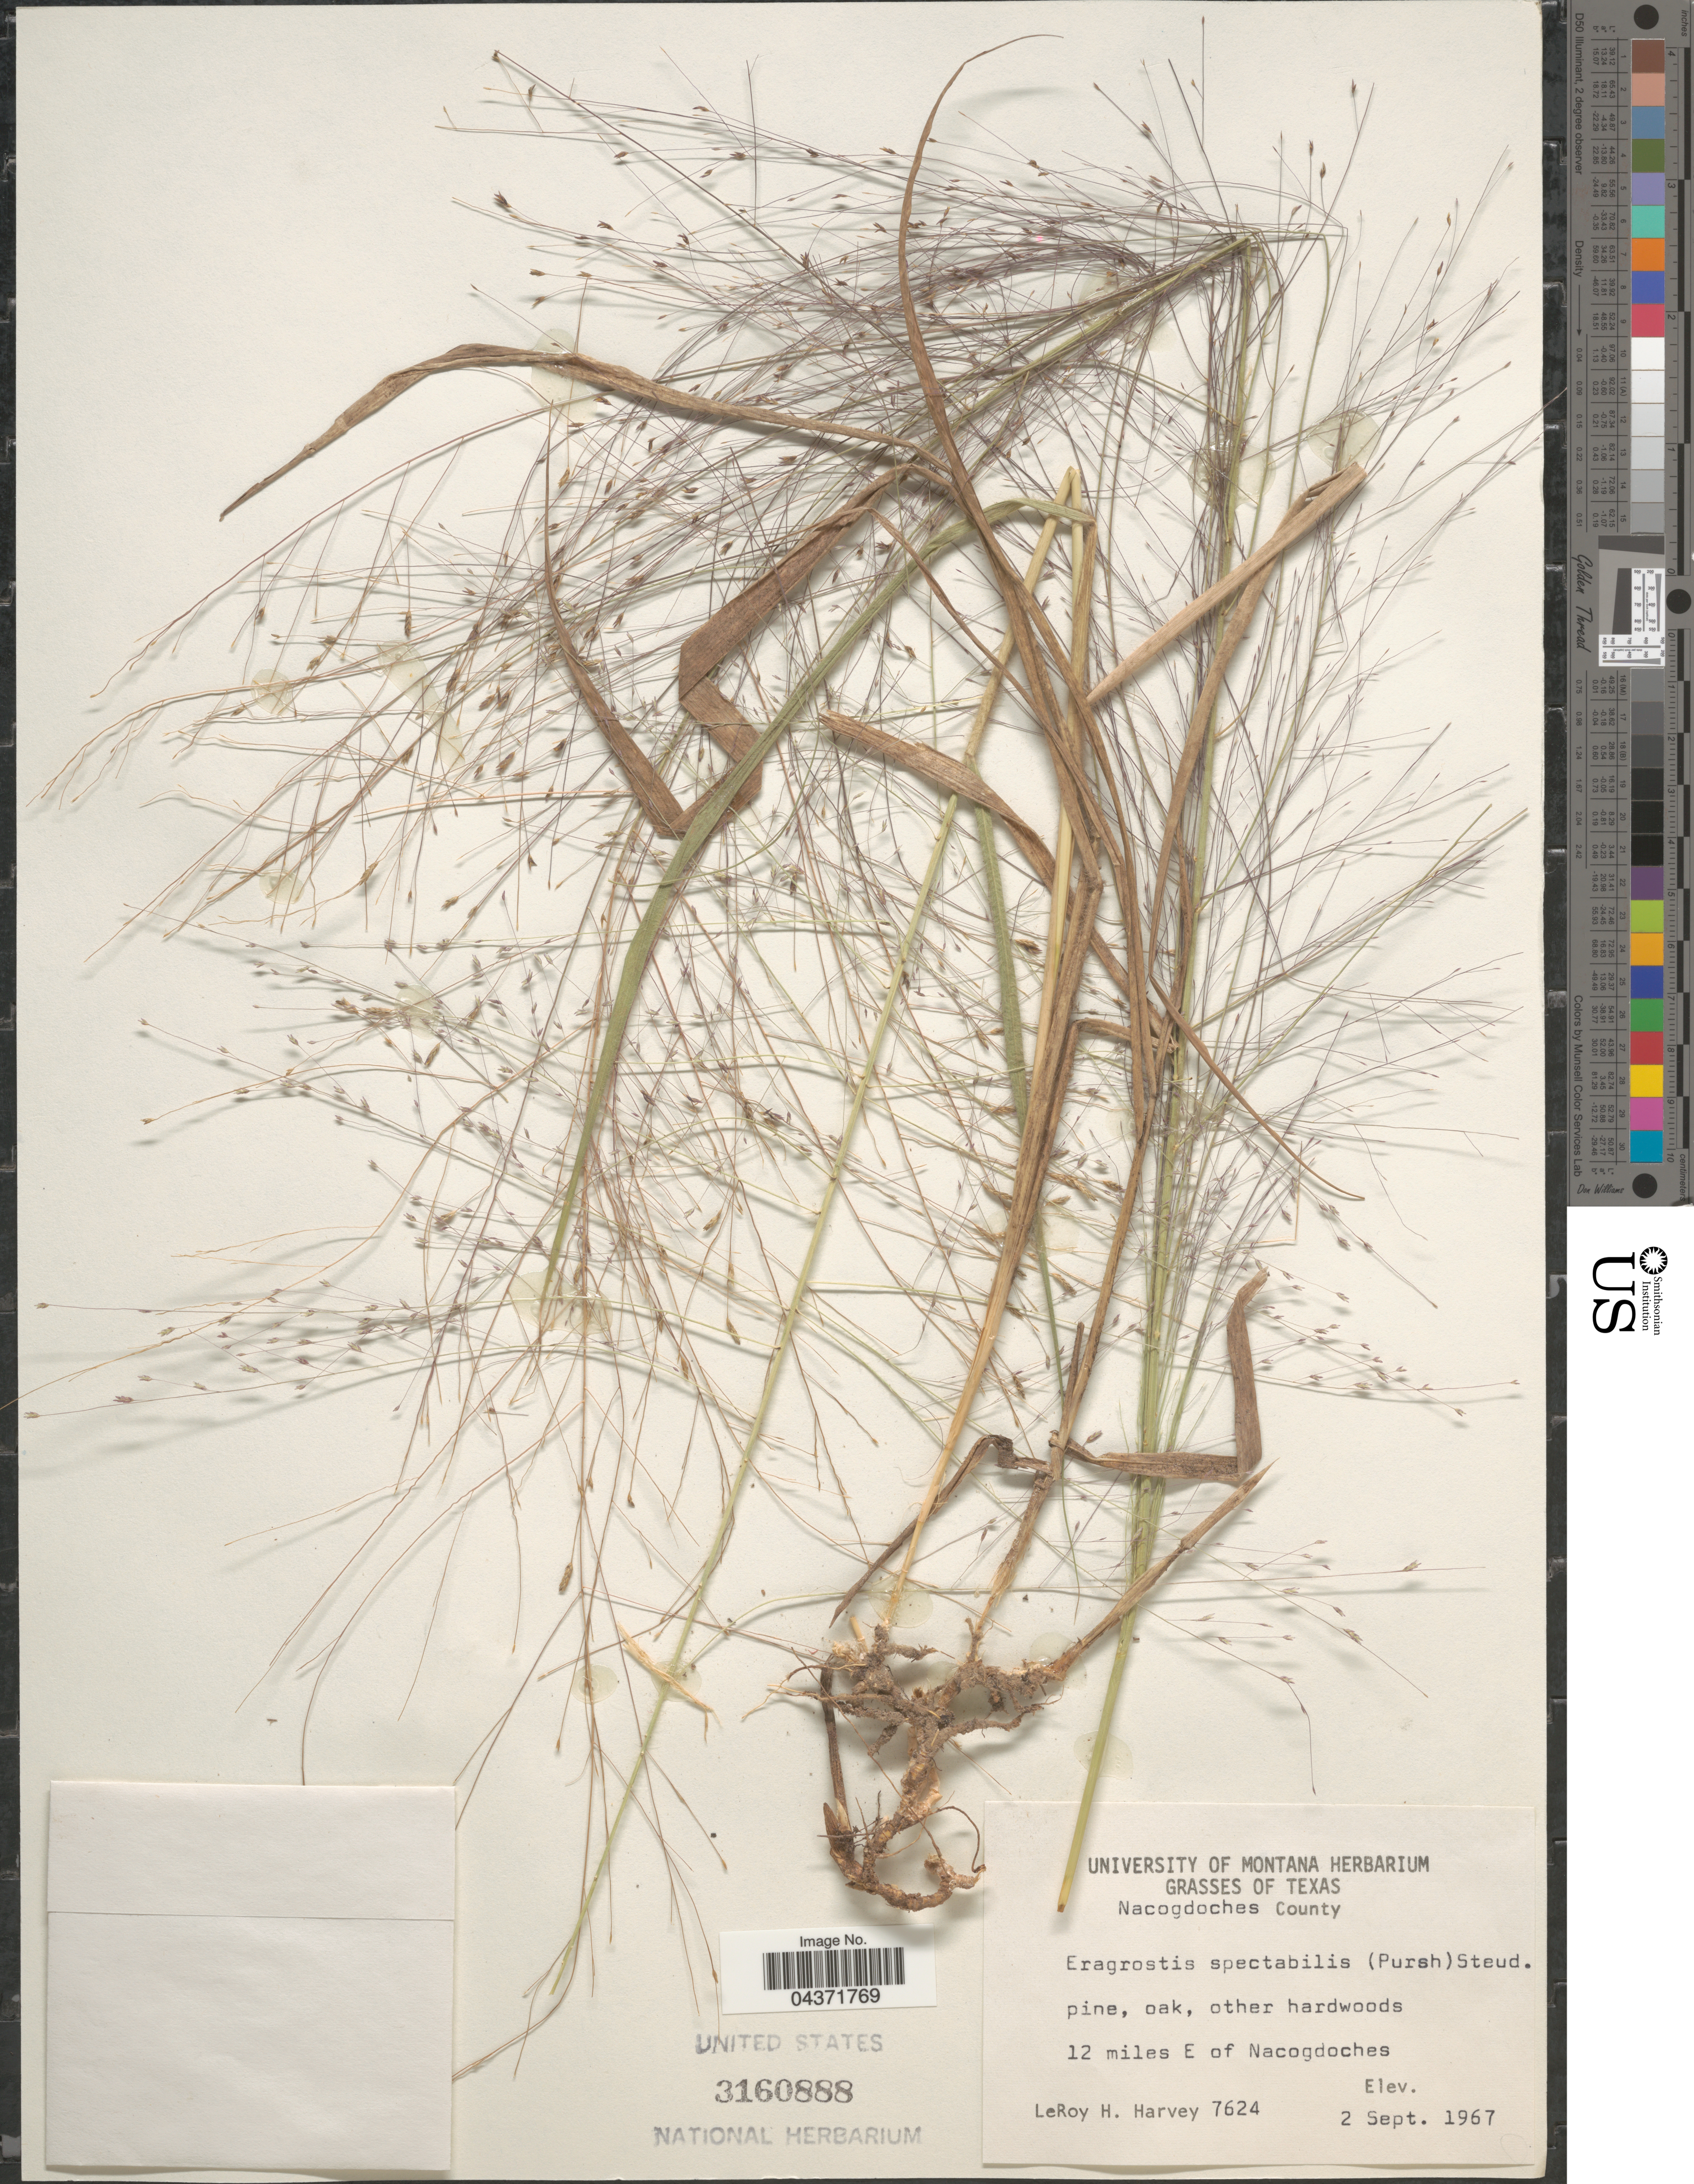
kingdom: Plantae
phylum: Tracheophyta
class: Liliopsida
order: Poales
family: Poaceae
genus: Eragrostis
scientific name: Eragrostis spectabilis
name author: (Pursh) Steud.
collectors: L. H. Harvey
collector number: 7624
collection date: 1967-09-02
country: United States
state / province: Texas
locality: Nacogdoches County. 12 miles E of Nacogdoches.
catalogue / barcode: US 3160888